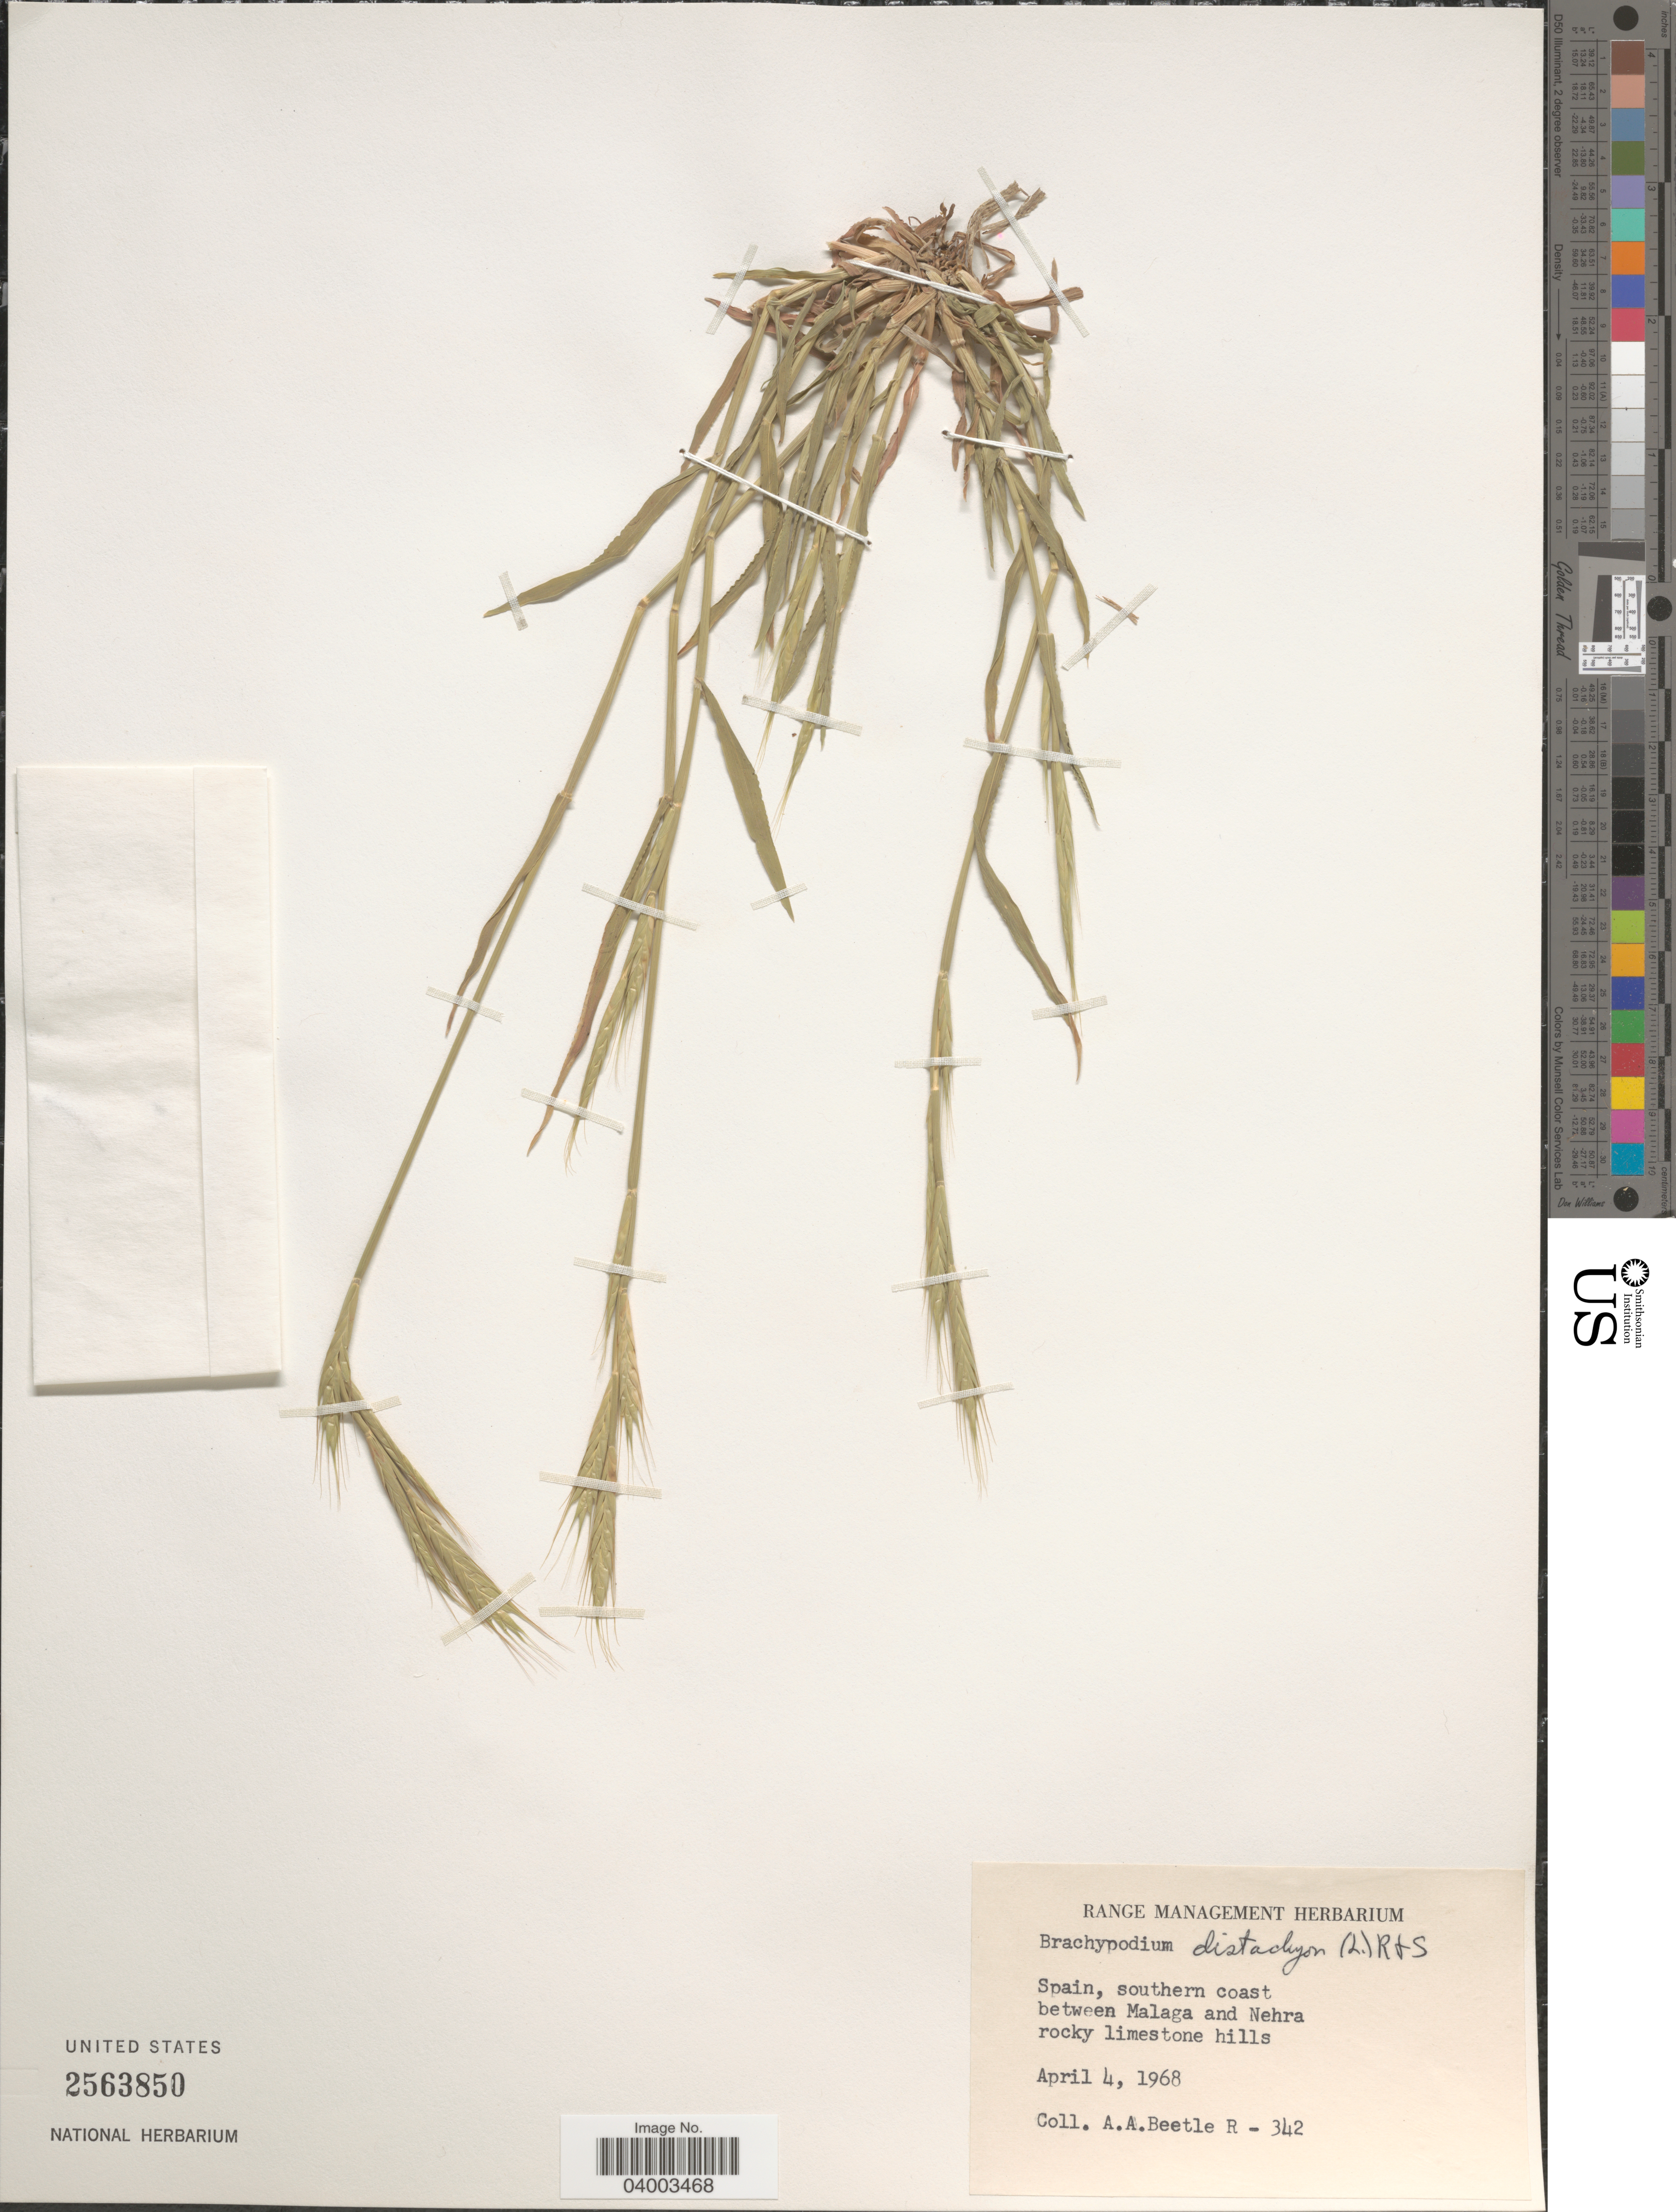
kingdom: Plantae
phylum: Tracheophyta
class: Liliopsida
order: Poales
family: Poaceae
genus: Brachypodium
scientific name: Brachypodium distachyon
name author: (L.) P. Beauv.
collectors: A. A. Beetle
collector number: R-342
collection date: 1968-04-04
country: Spain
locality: Southern coast between Malaga and Nehra rocky limestone hills.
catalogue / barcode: US 2563850